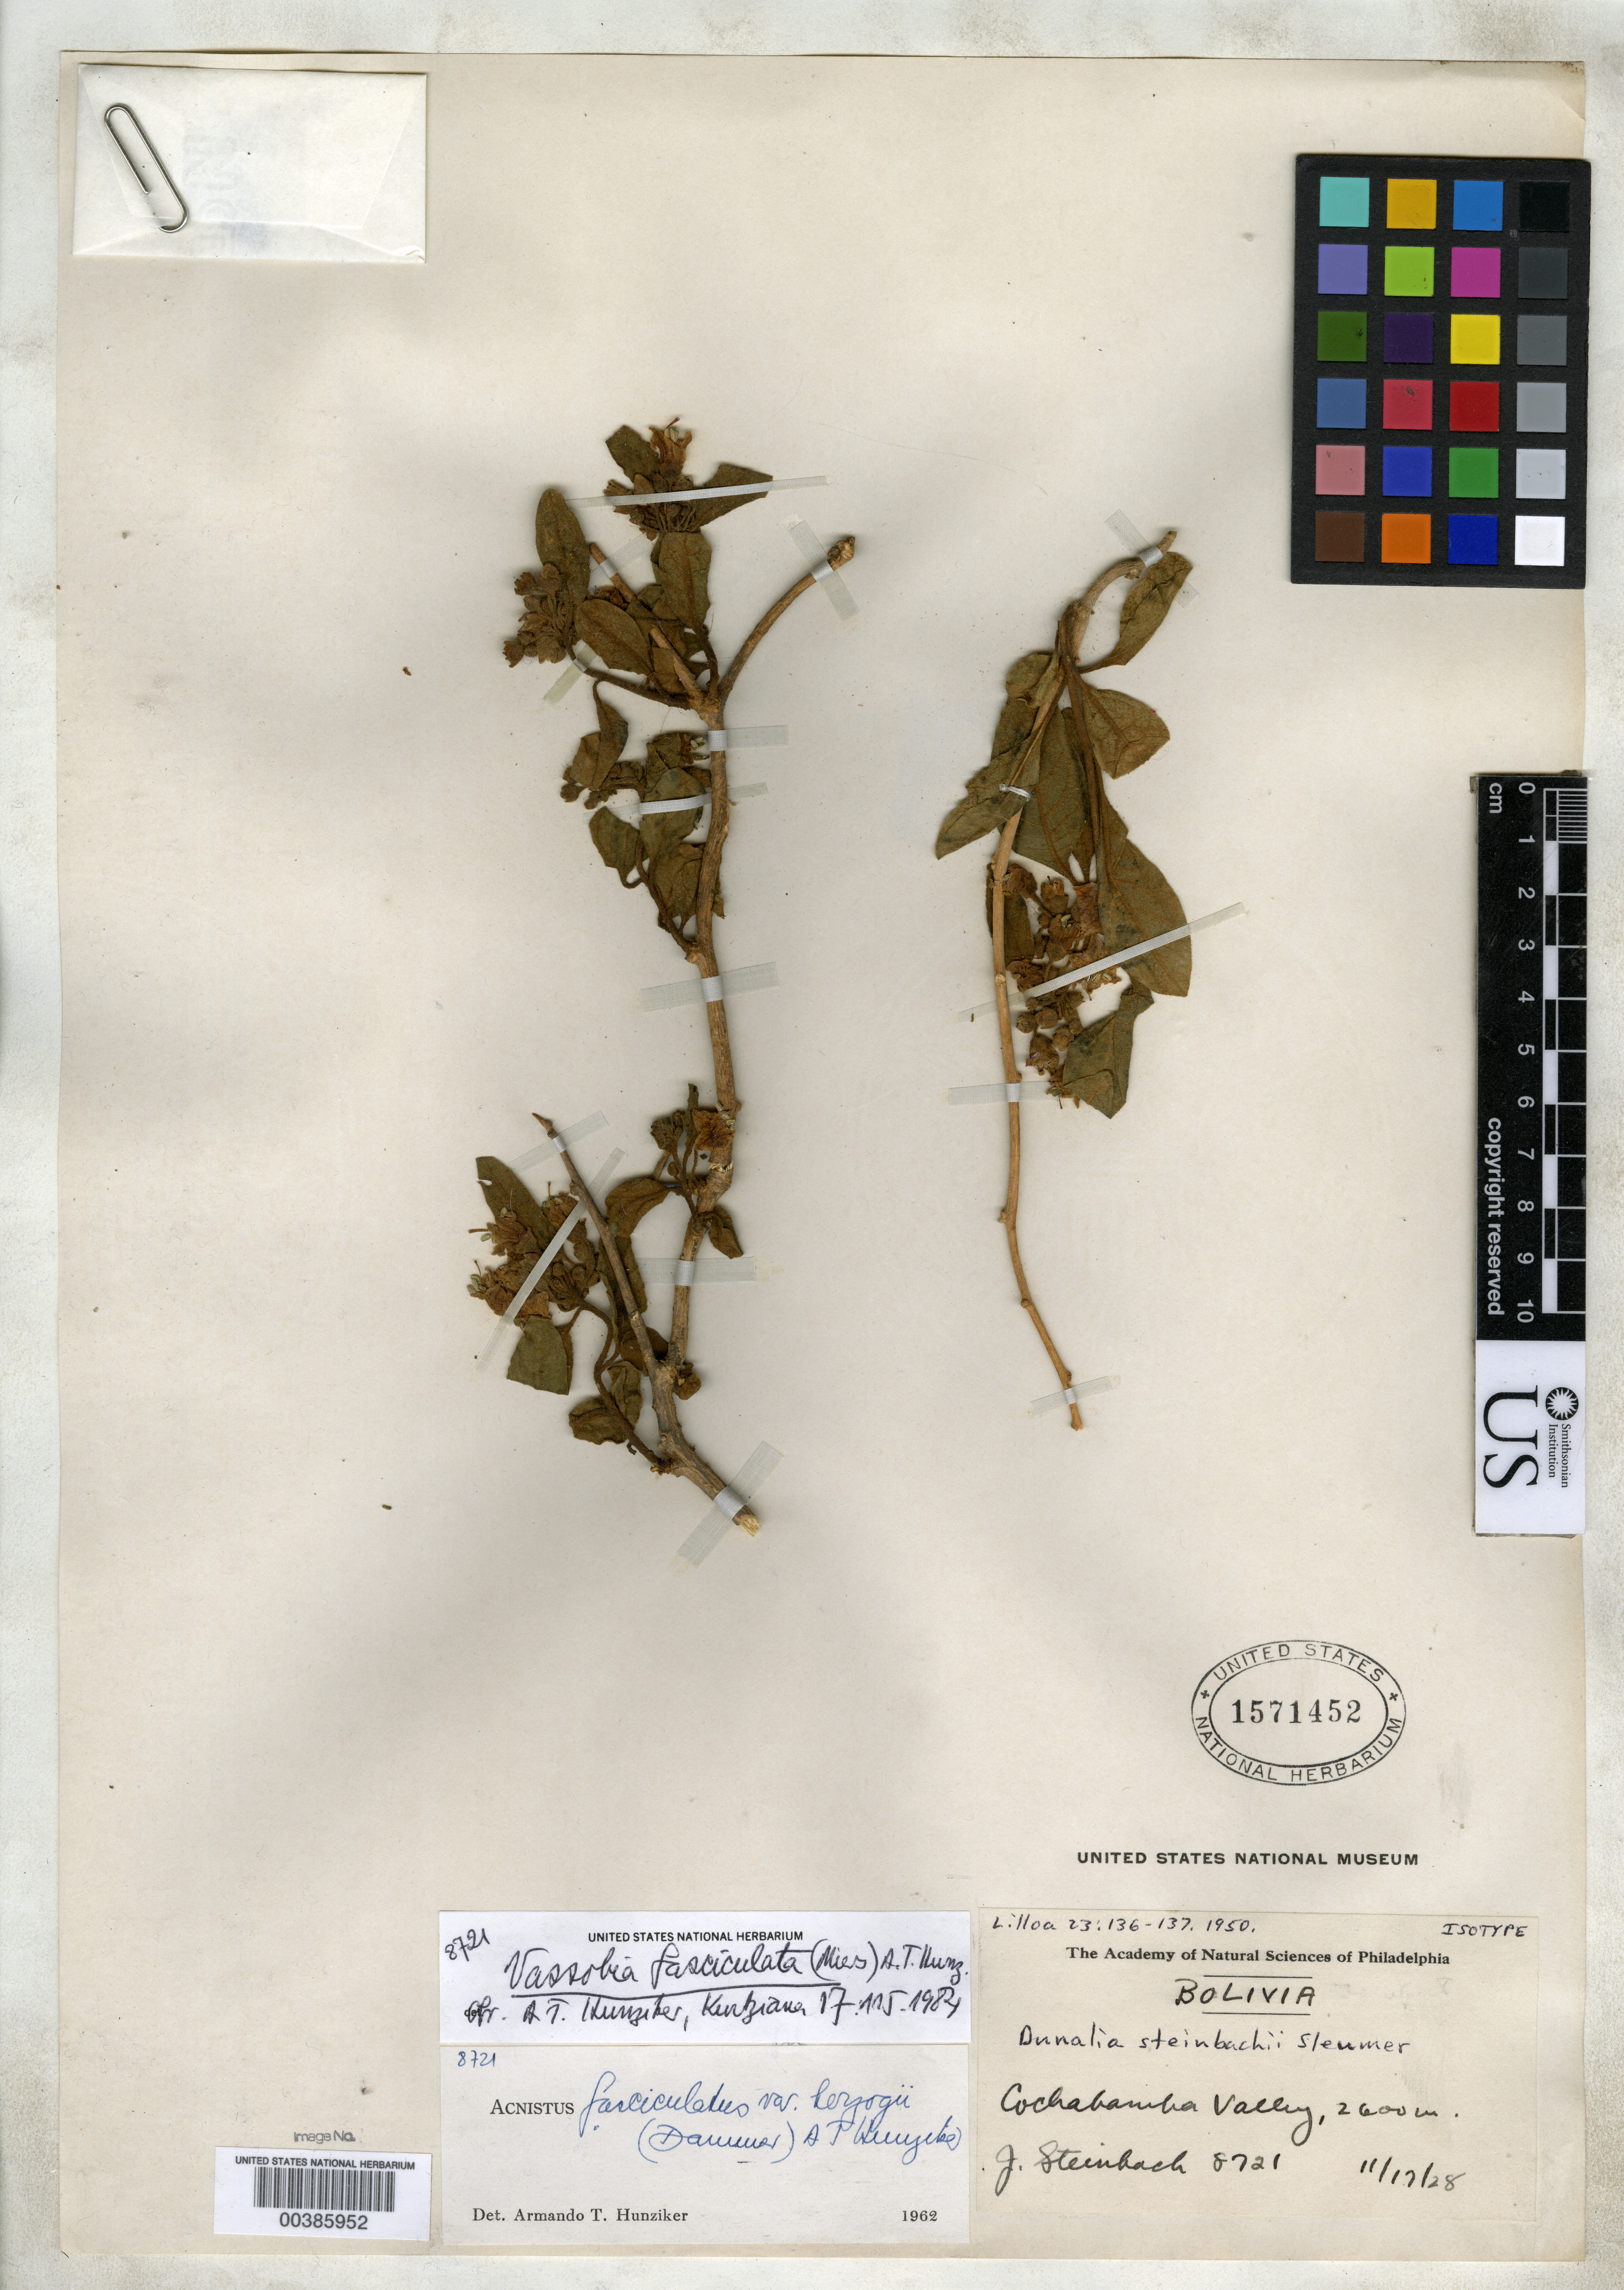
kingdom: Plantae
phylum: Tracheophyta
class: Magnoliopsida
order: Solanales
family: Solanaceae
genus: Dunalia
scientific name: Dunalia steinbachii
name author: Sleumer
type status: Isotype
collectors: J. Steinbach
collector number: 8721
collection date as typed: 17 Nov 1928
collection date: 1928-11-17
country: Bolivia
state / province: Cochabamba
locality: Cochabamba Valley.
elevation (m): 2600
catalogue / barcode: US 1571452